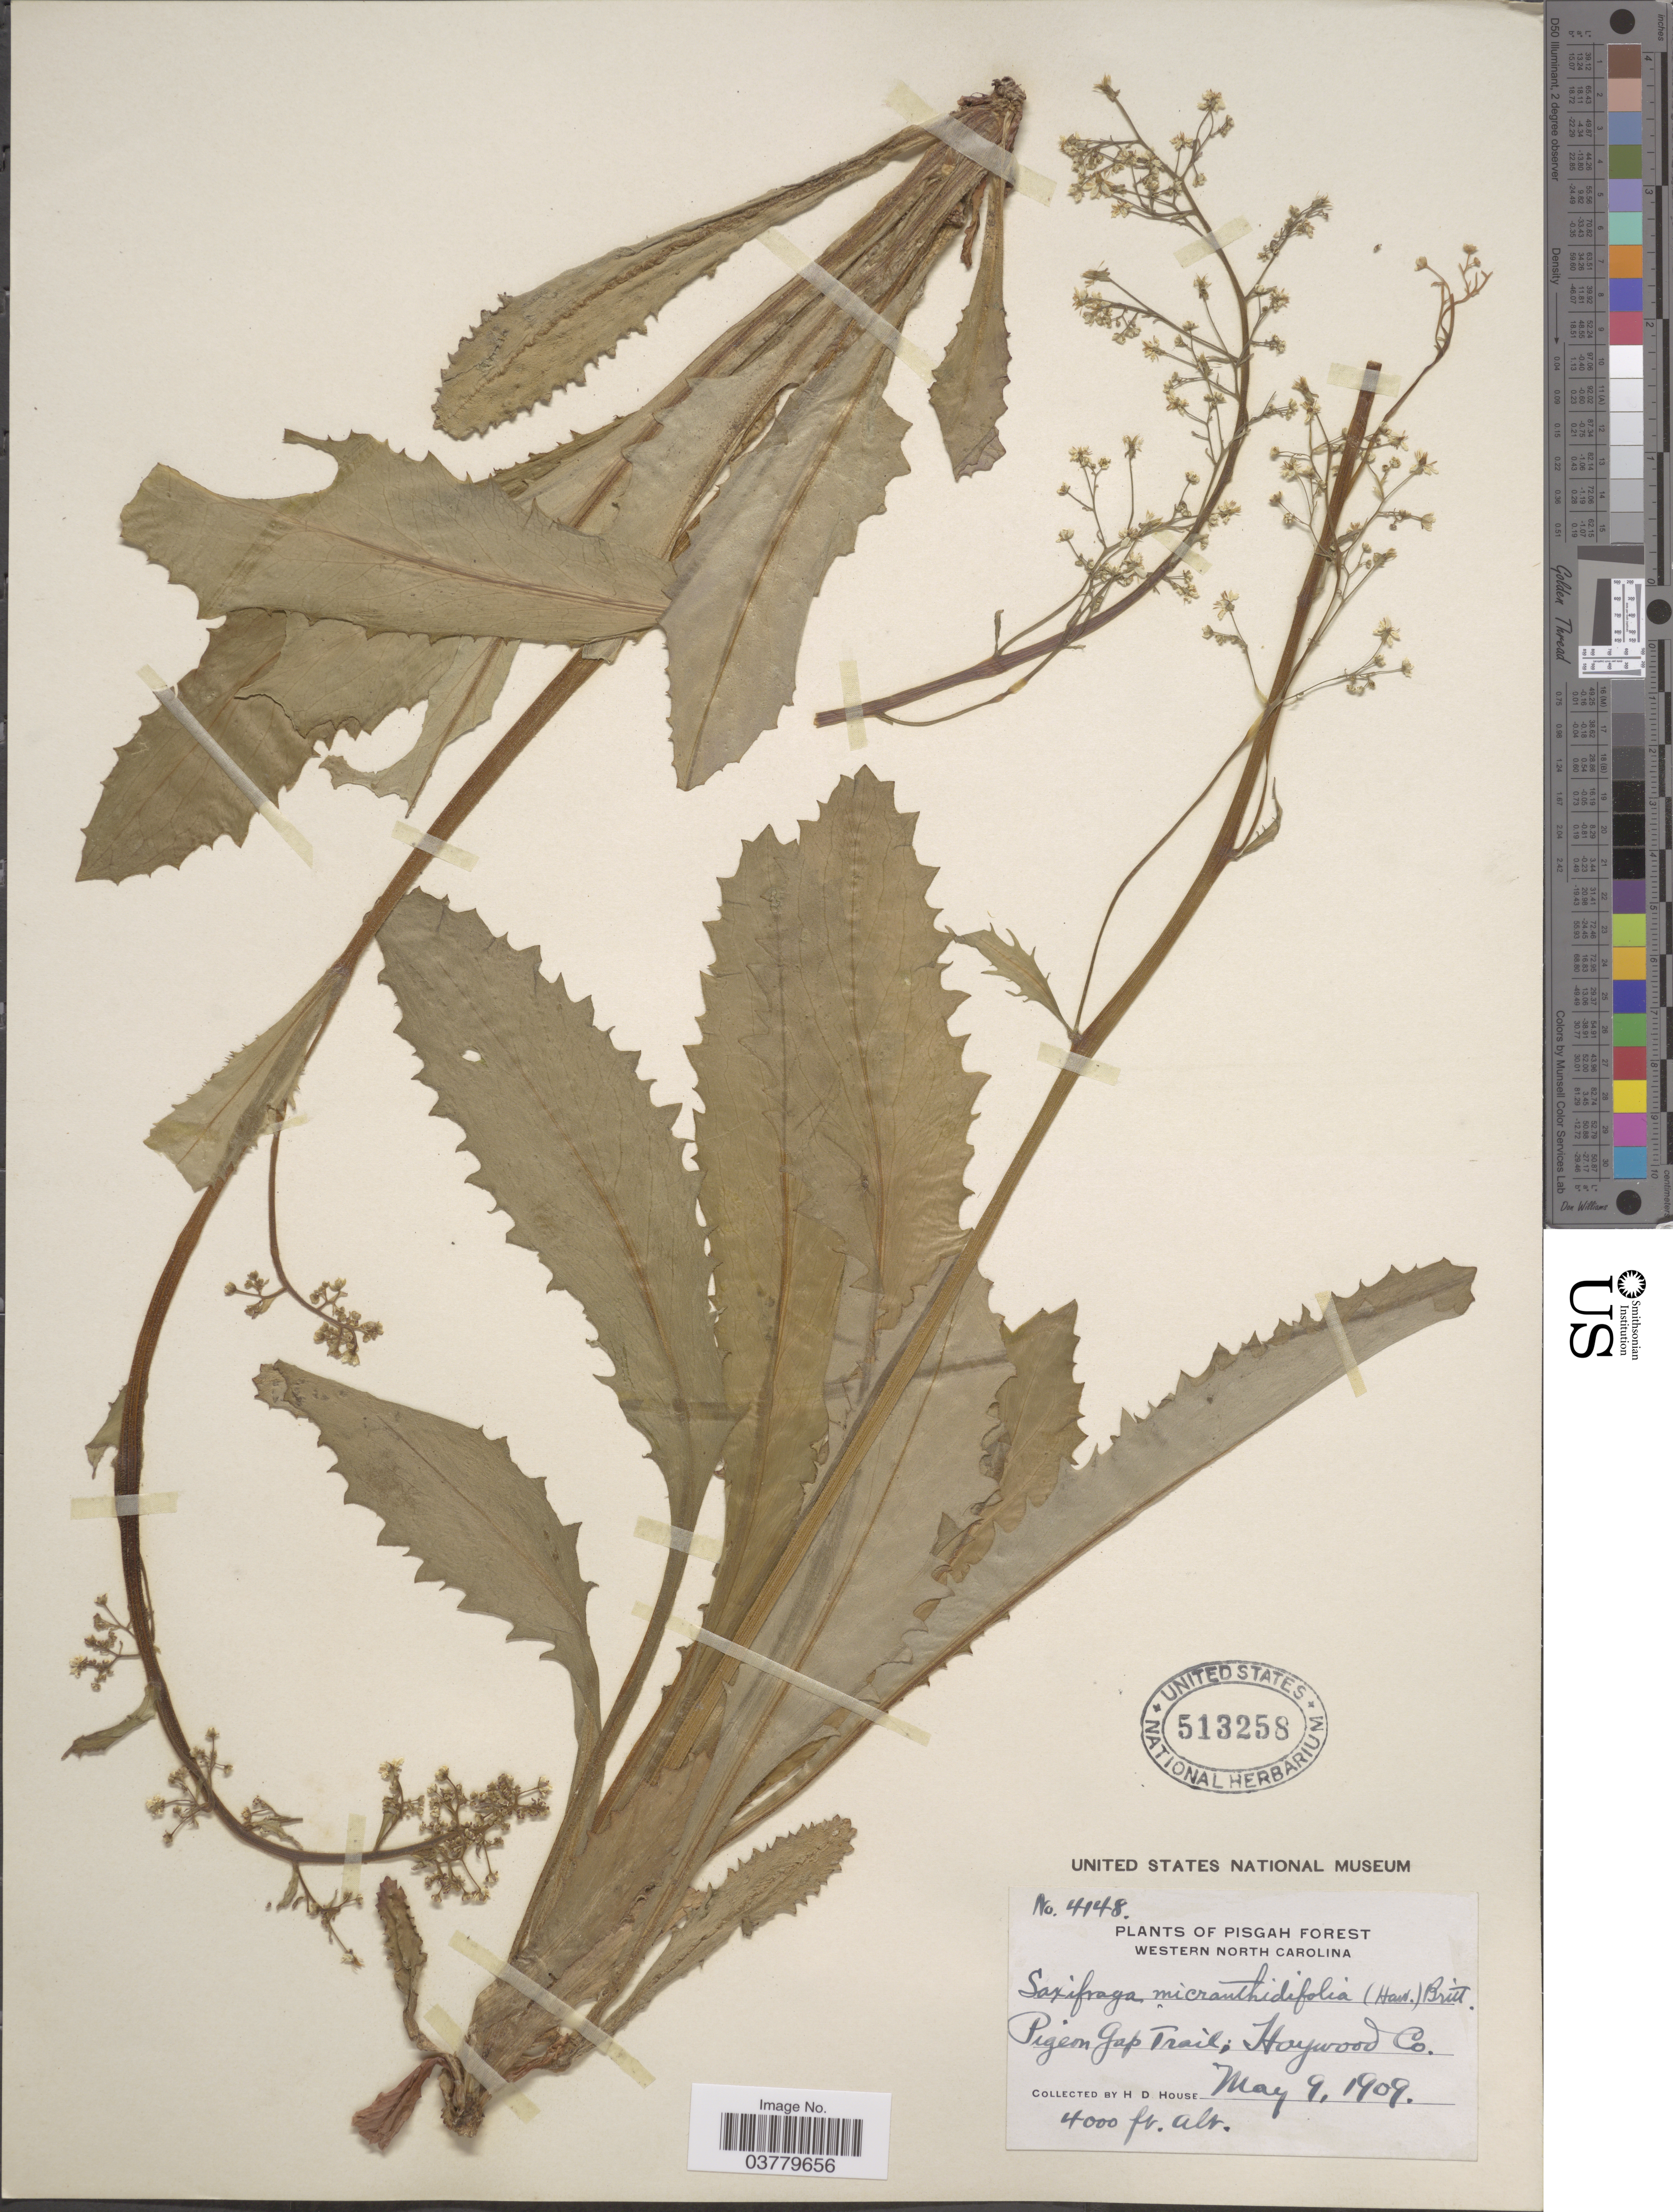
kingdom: Plantae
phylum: Tracheophyta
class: Magnoliopsida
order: Saxifragales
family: Saxifragaceae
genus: Micranthes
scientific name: Micranthes micranthidifolia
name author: (Haw.) Small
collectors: H. D. House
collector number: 4148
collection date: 1909-05-09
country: United States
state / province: North Carolina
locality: Pisgah Forest. Western North Carolina. Pigeon Gap Trail; Haywood Co.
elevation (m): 1219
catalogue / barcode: US 513258